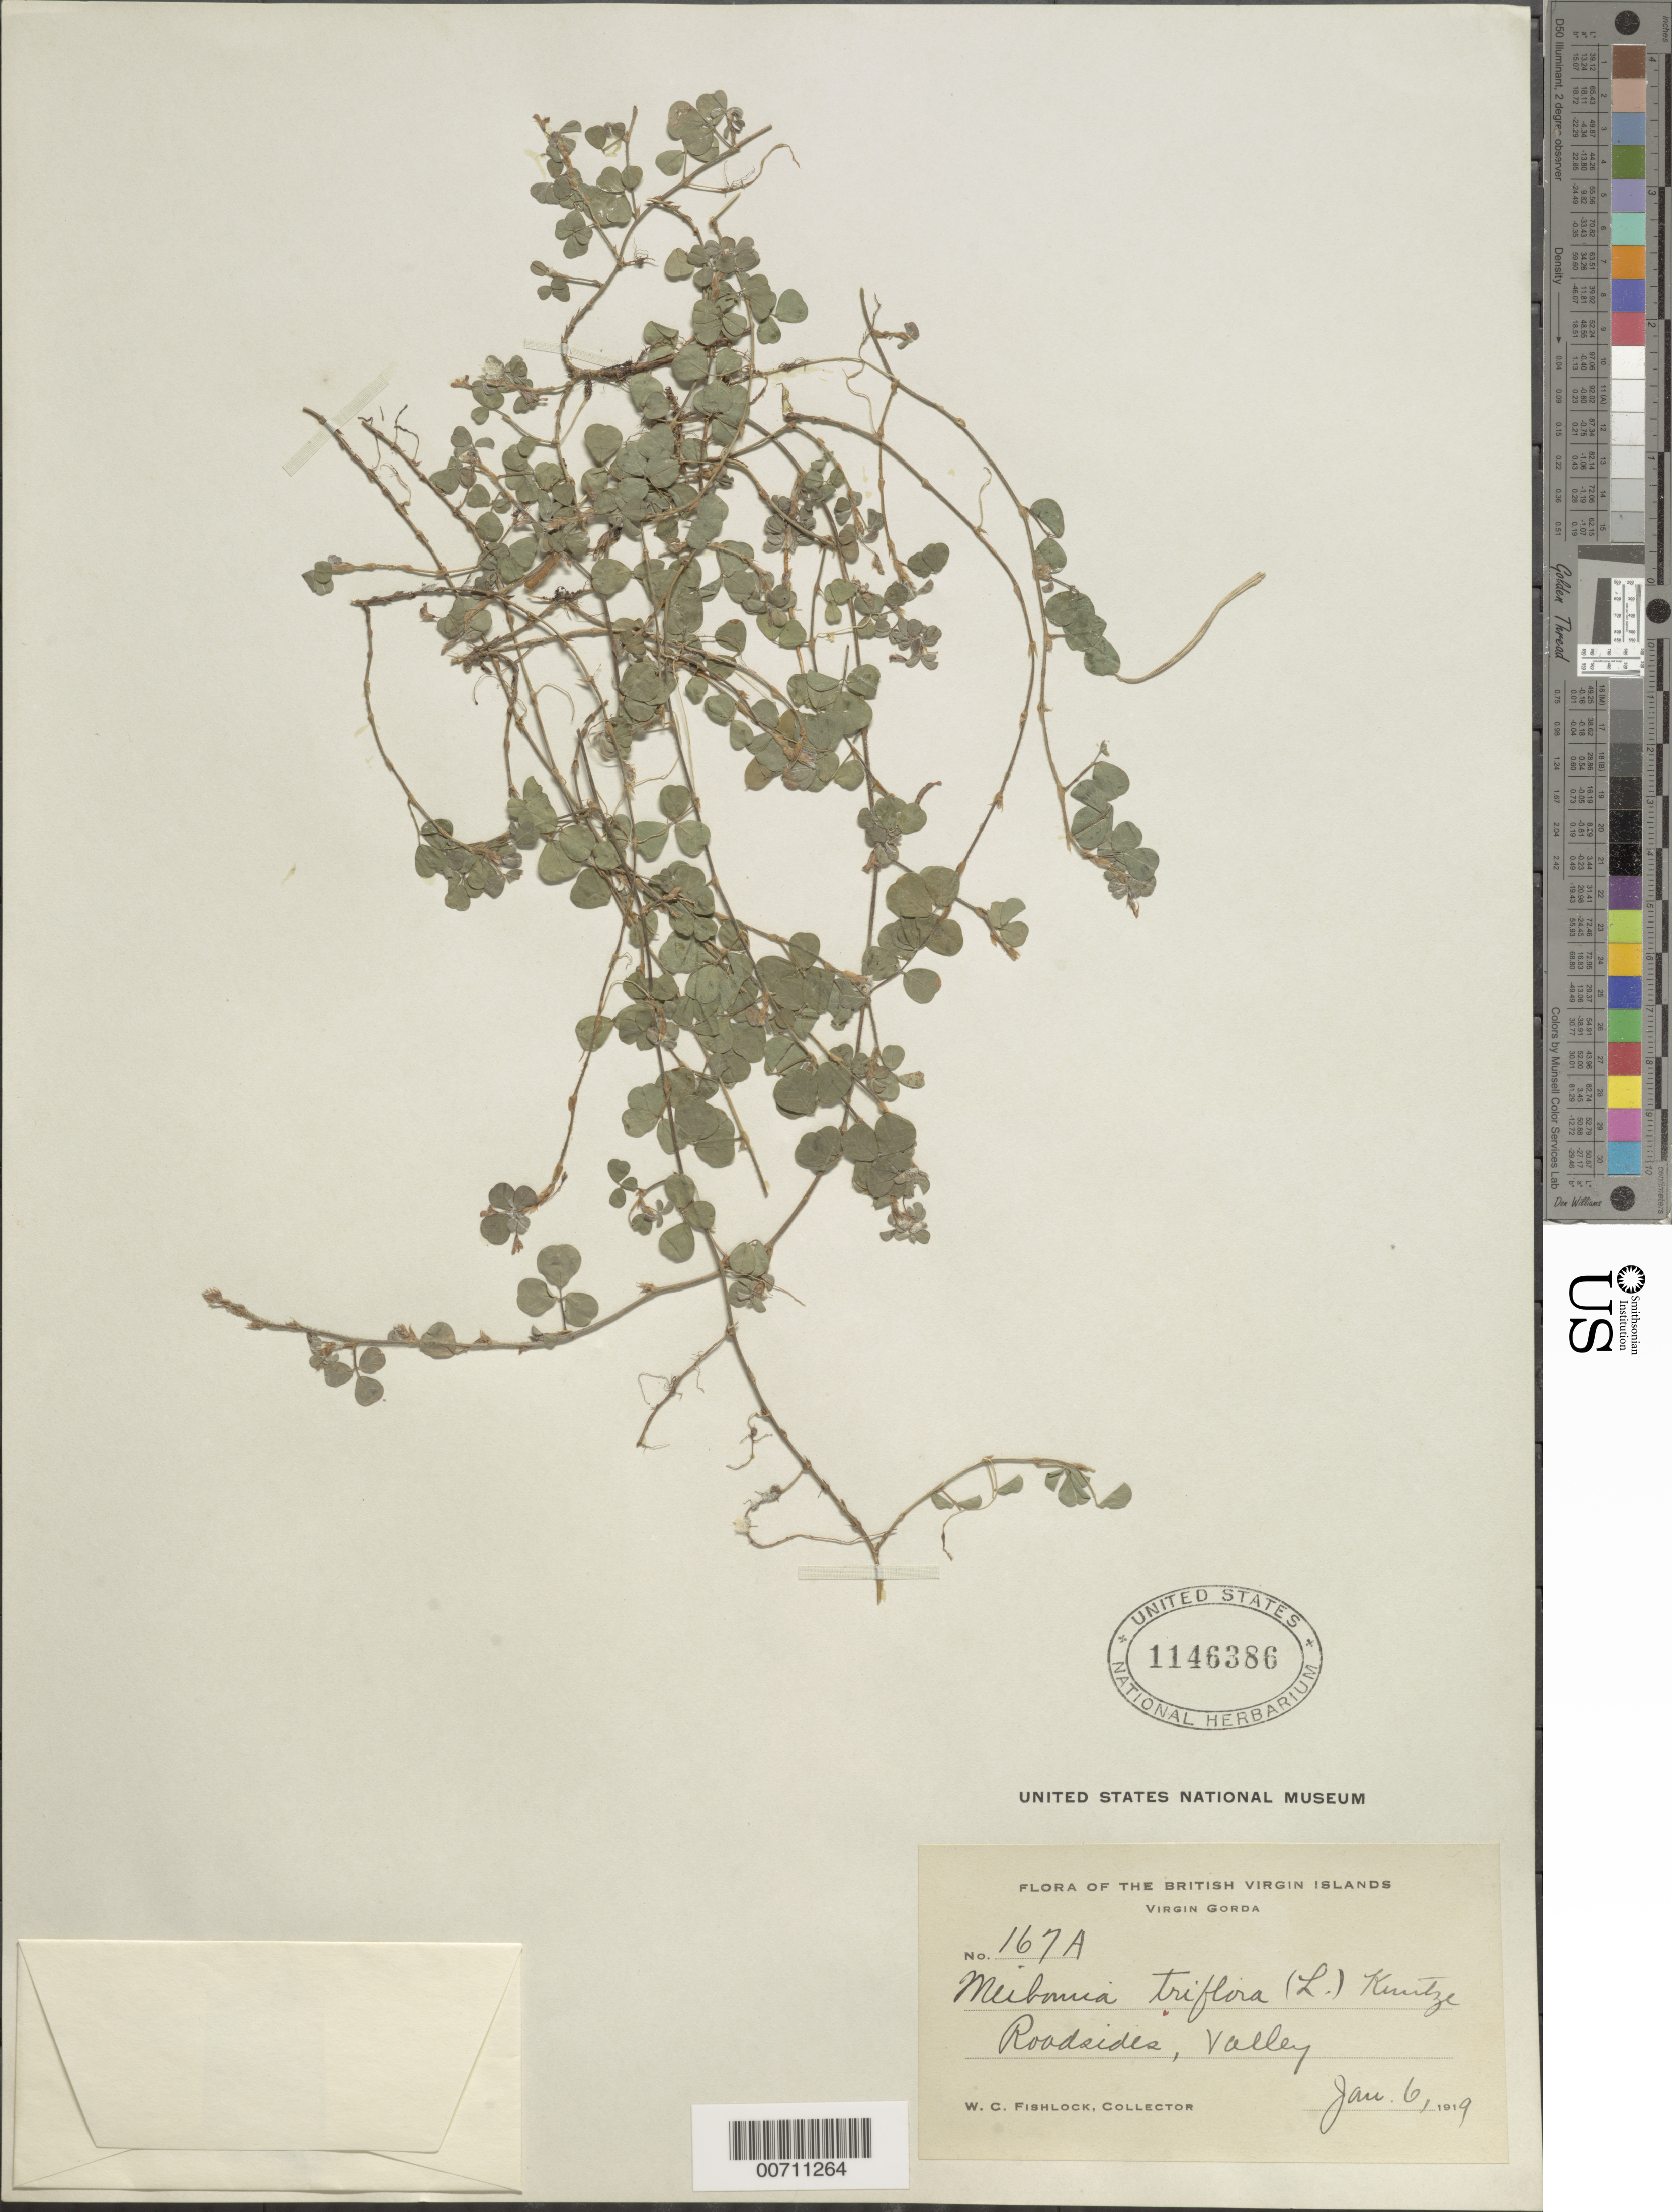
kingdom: Plantae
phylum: Tracheophyta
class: Magnoliopsida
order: Fabales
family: Fabaceae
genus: Grona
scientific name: Grona triflora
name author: (L.) H. Ohashi & K. Ohashi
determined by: Strong, Mark T., (BOT), Smithsonian Institution - National Museum of Natural History (UNITED STATES)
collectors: W. Fishlock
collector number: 167a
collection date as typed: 06 Jan 1919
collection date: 1919-01-06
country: British Virgin Islands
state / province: Virgin Gorda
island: Virgin Gorda Island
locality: Valley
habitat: Roadsides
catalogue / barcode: US 1146386